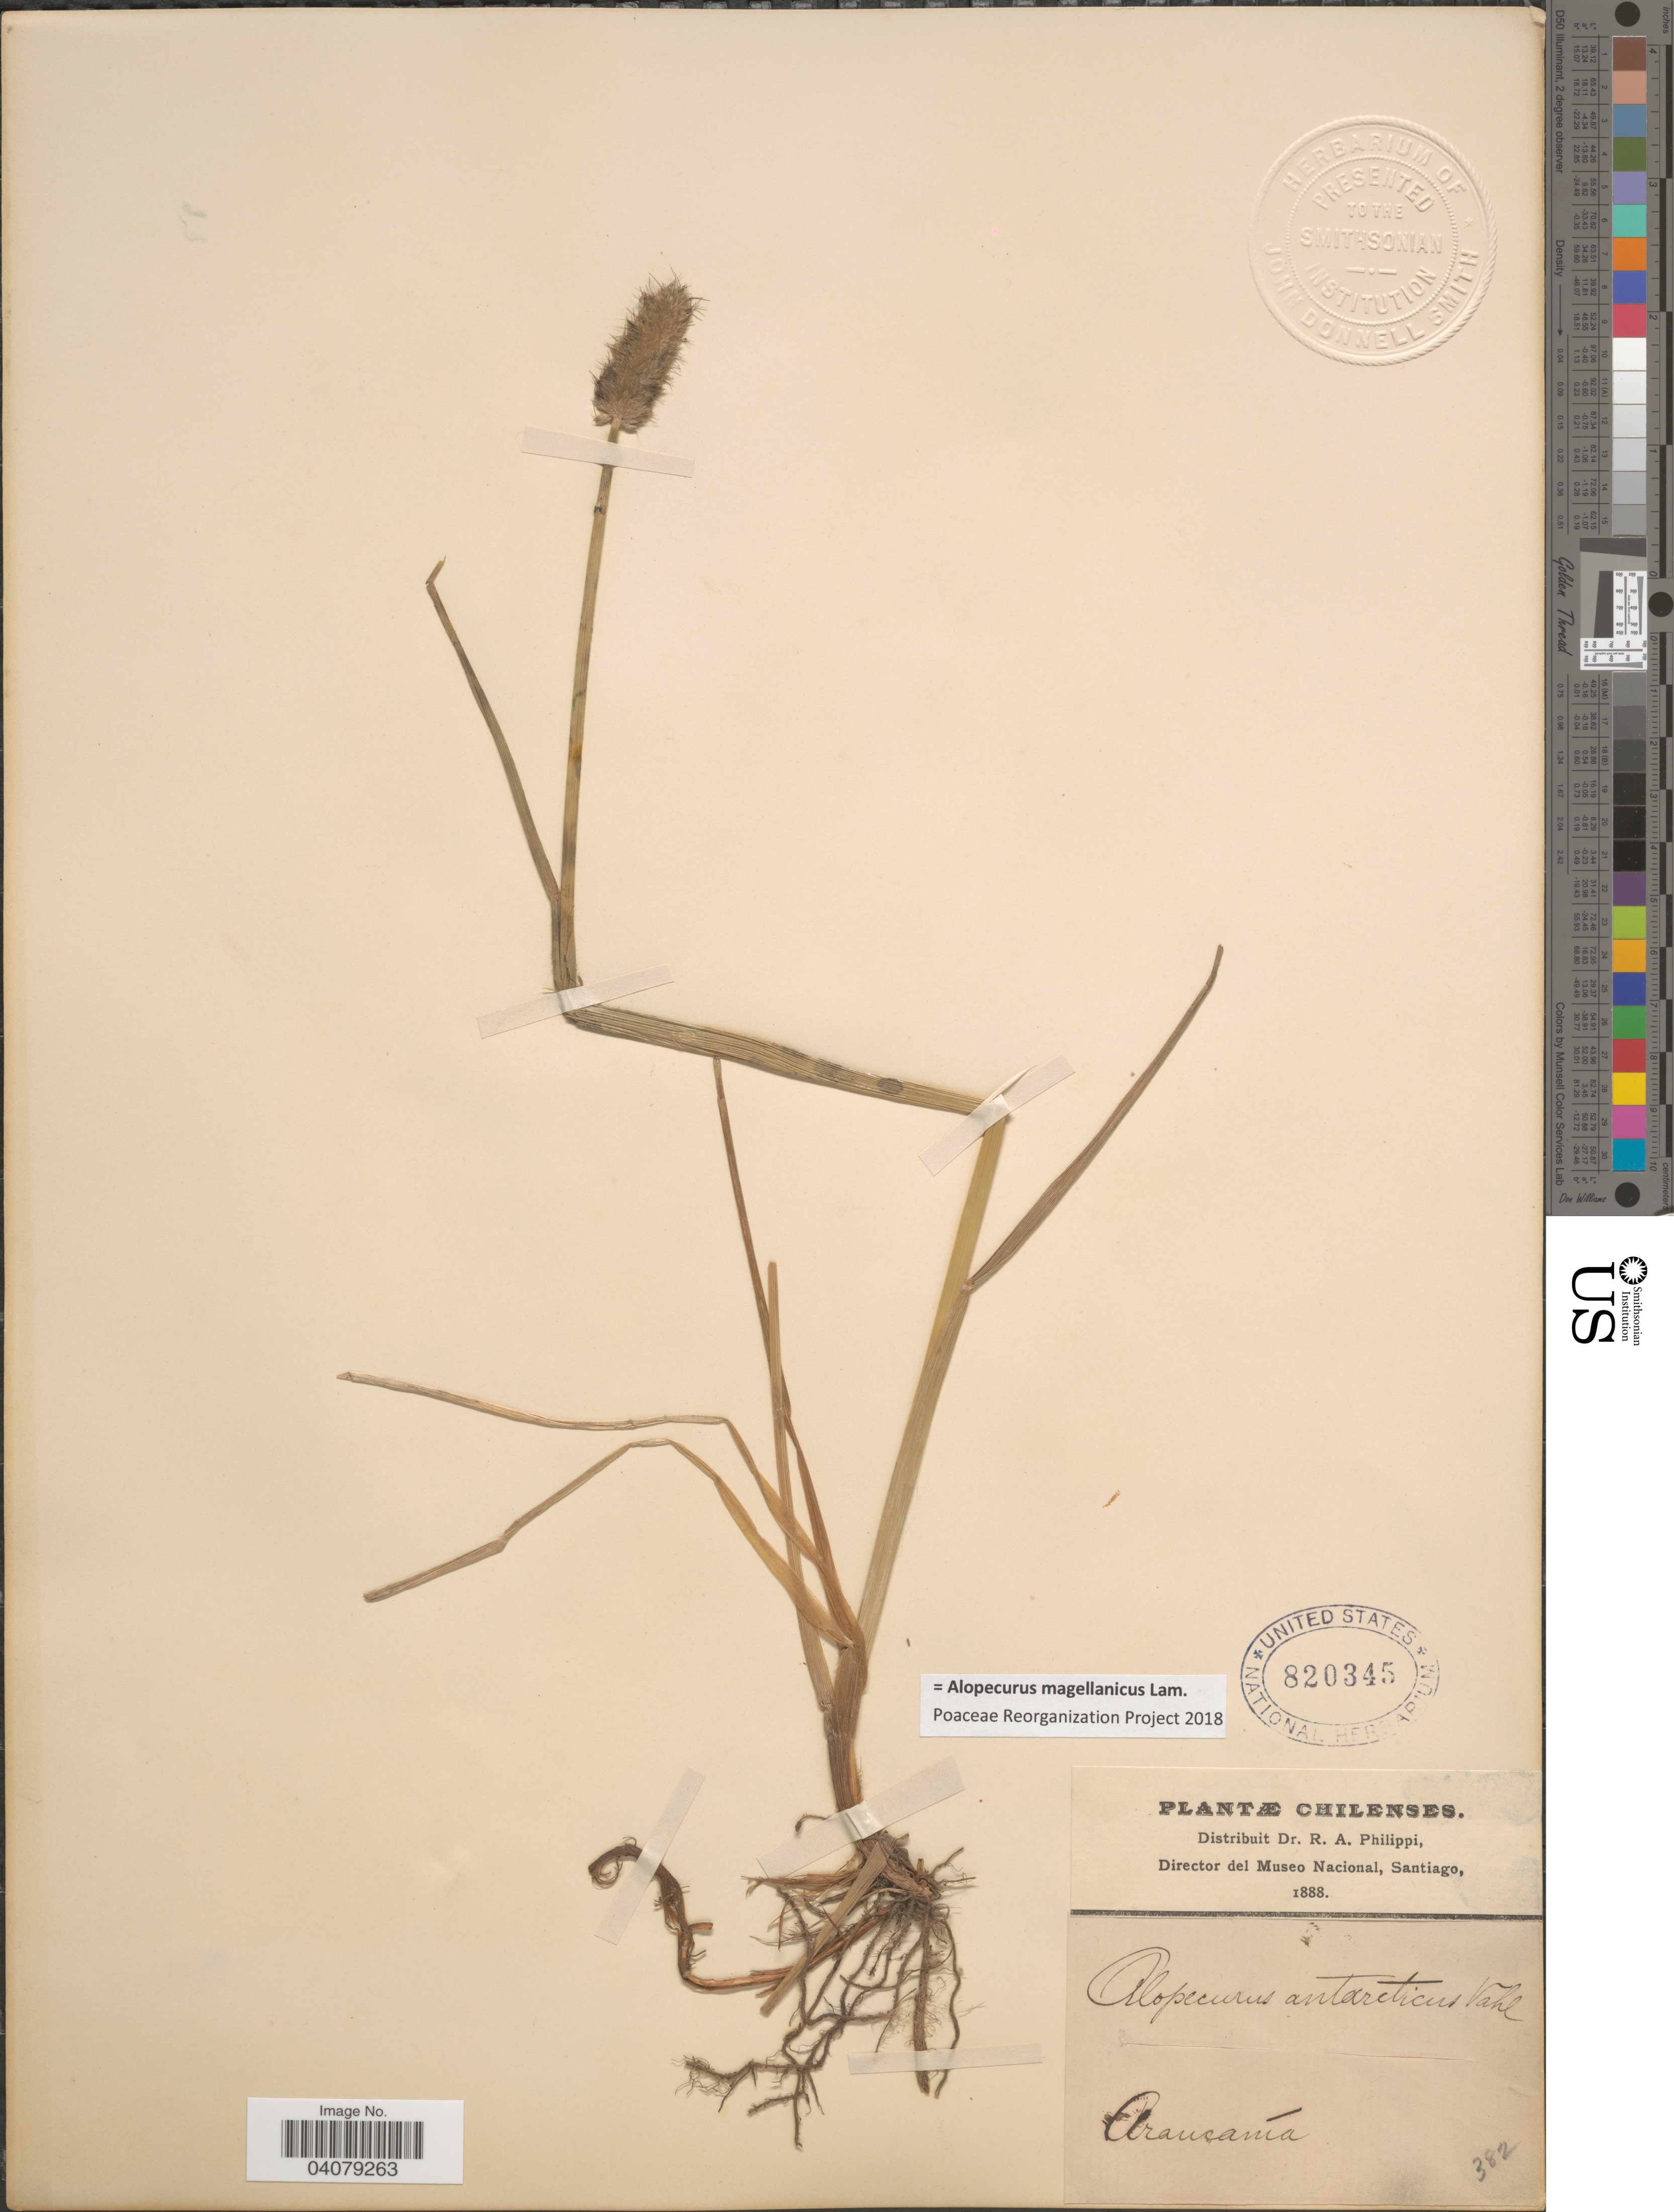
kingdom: Plantae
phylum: Tracheophyta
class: Liliopsida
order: Poales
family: Poaceae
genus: Alopecurus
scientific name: Alopecurus magellanicus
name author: Lam.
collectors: ex. herb. R.A. Philippi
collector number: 382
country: Chile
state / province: Araucanía (IX)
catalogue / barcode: US 820345